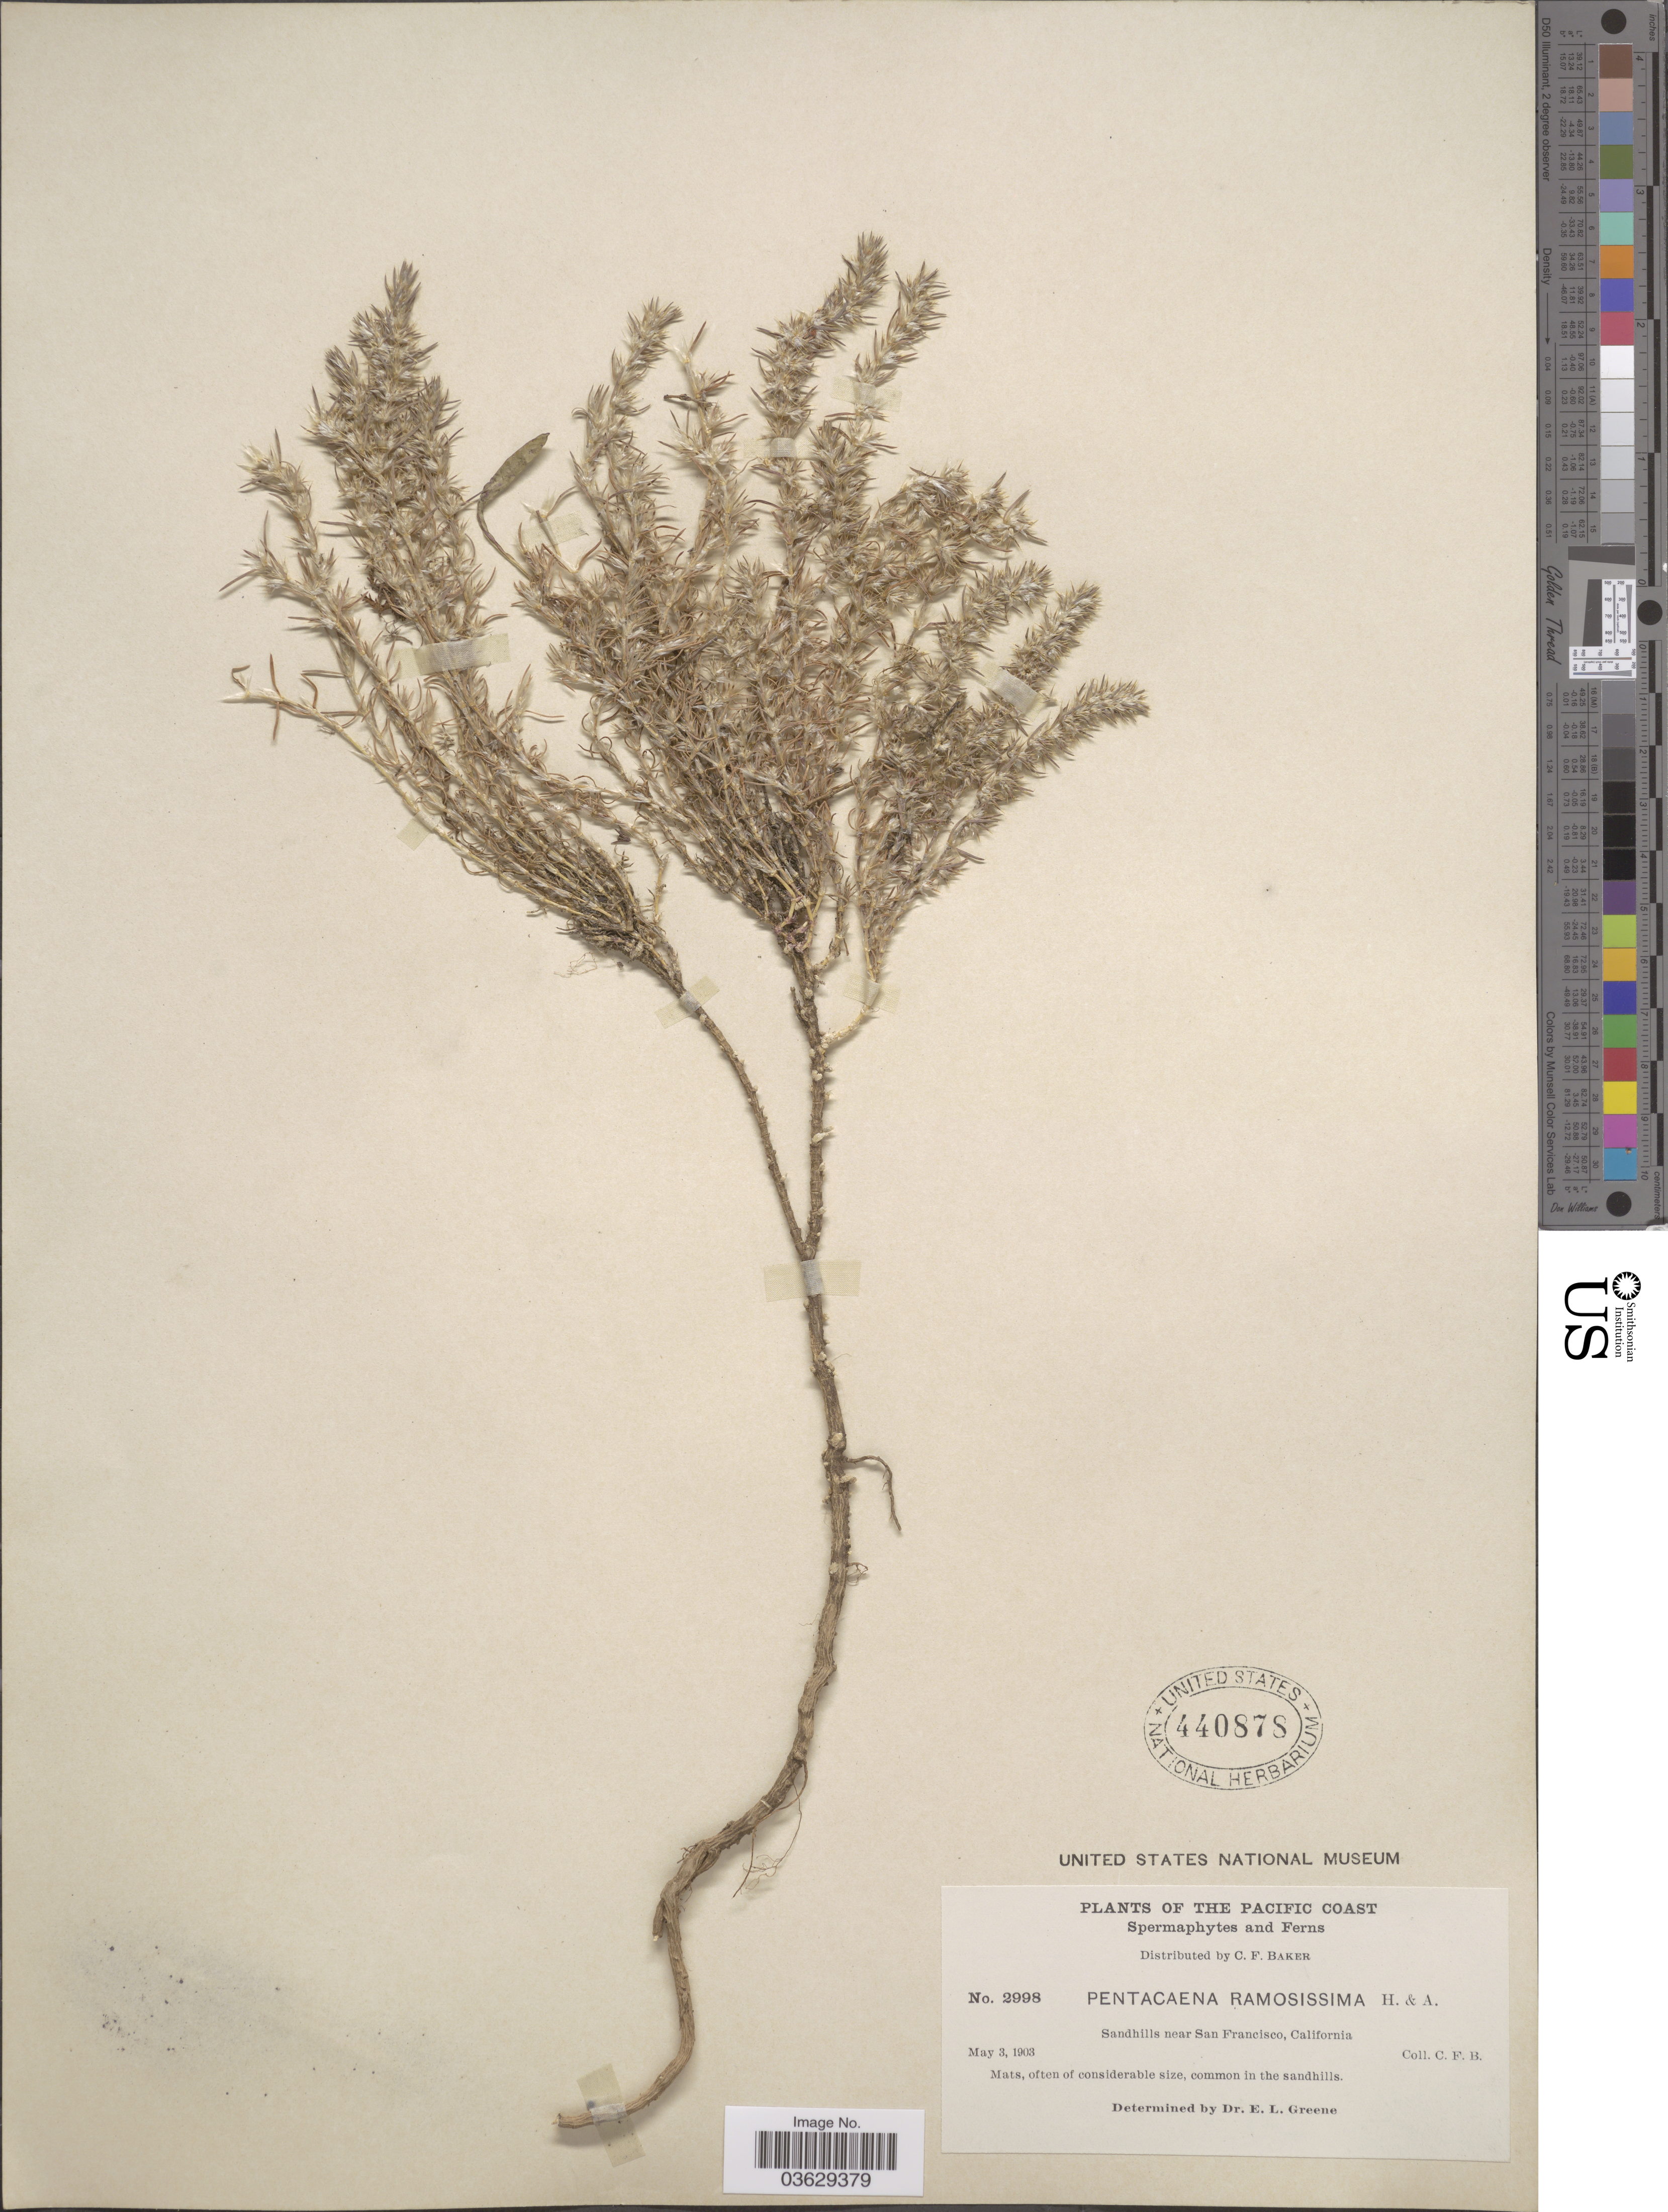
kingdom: Plantae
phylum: Tracheophyta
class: Magnoliopsida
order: Caryophyllales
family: Caryophyllaceae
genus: Cardionema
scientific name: Cardionema ramosissimum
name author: (Weinm.) A. Nelson & J.F. Macbr.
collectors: C. F. Baker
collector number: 2998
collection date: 1903-05-03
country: United States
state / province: California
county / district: San Francisco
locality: The Pacific Coast. Sandhills near San Francisco.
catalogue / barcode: US 440878